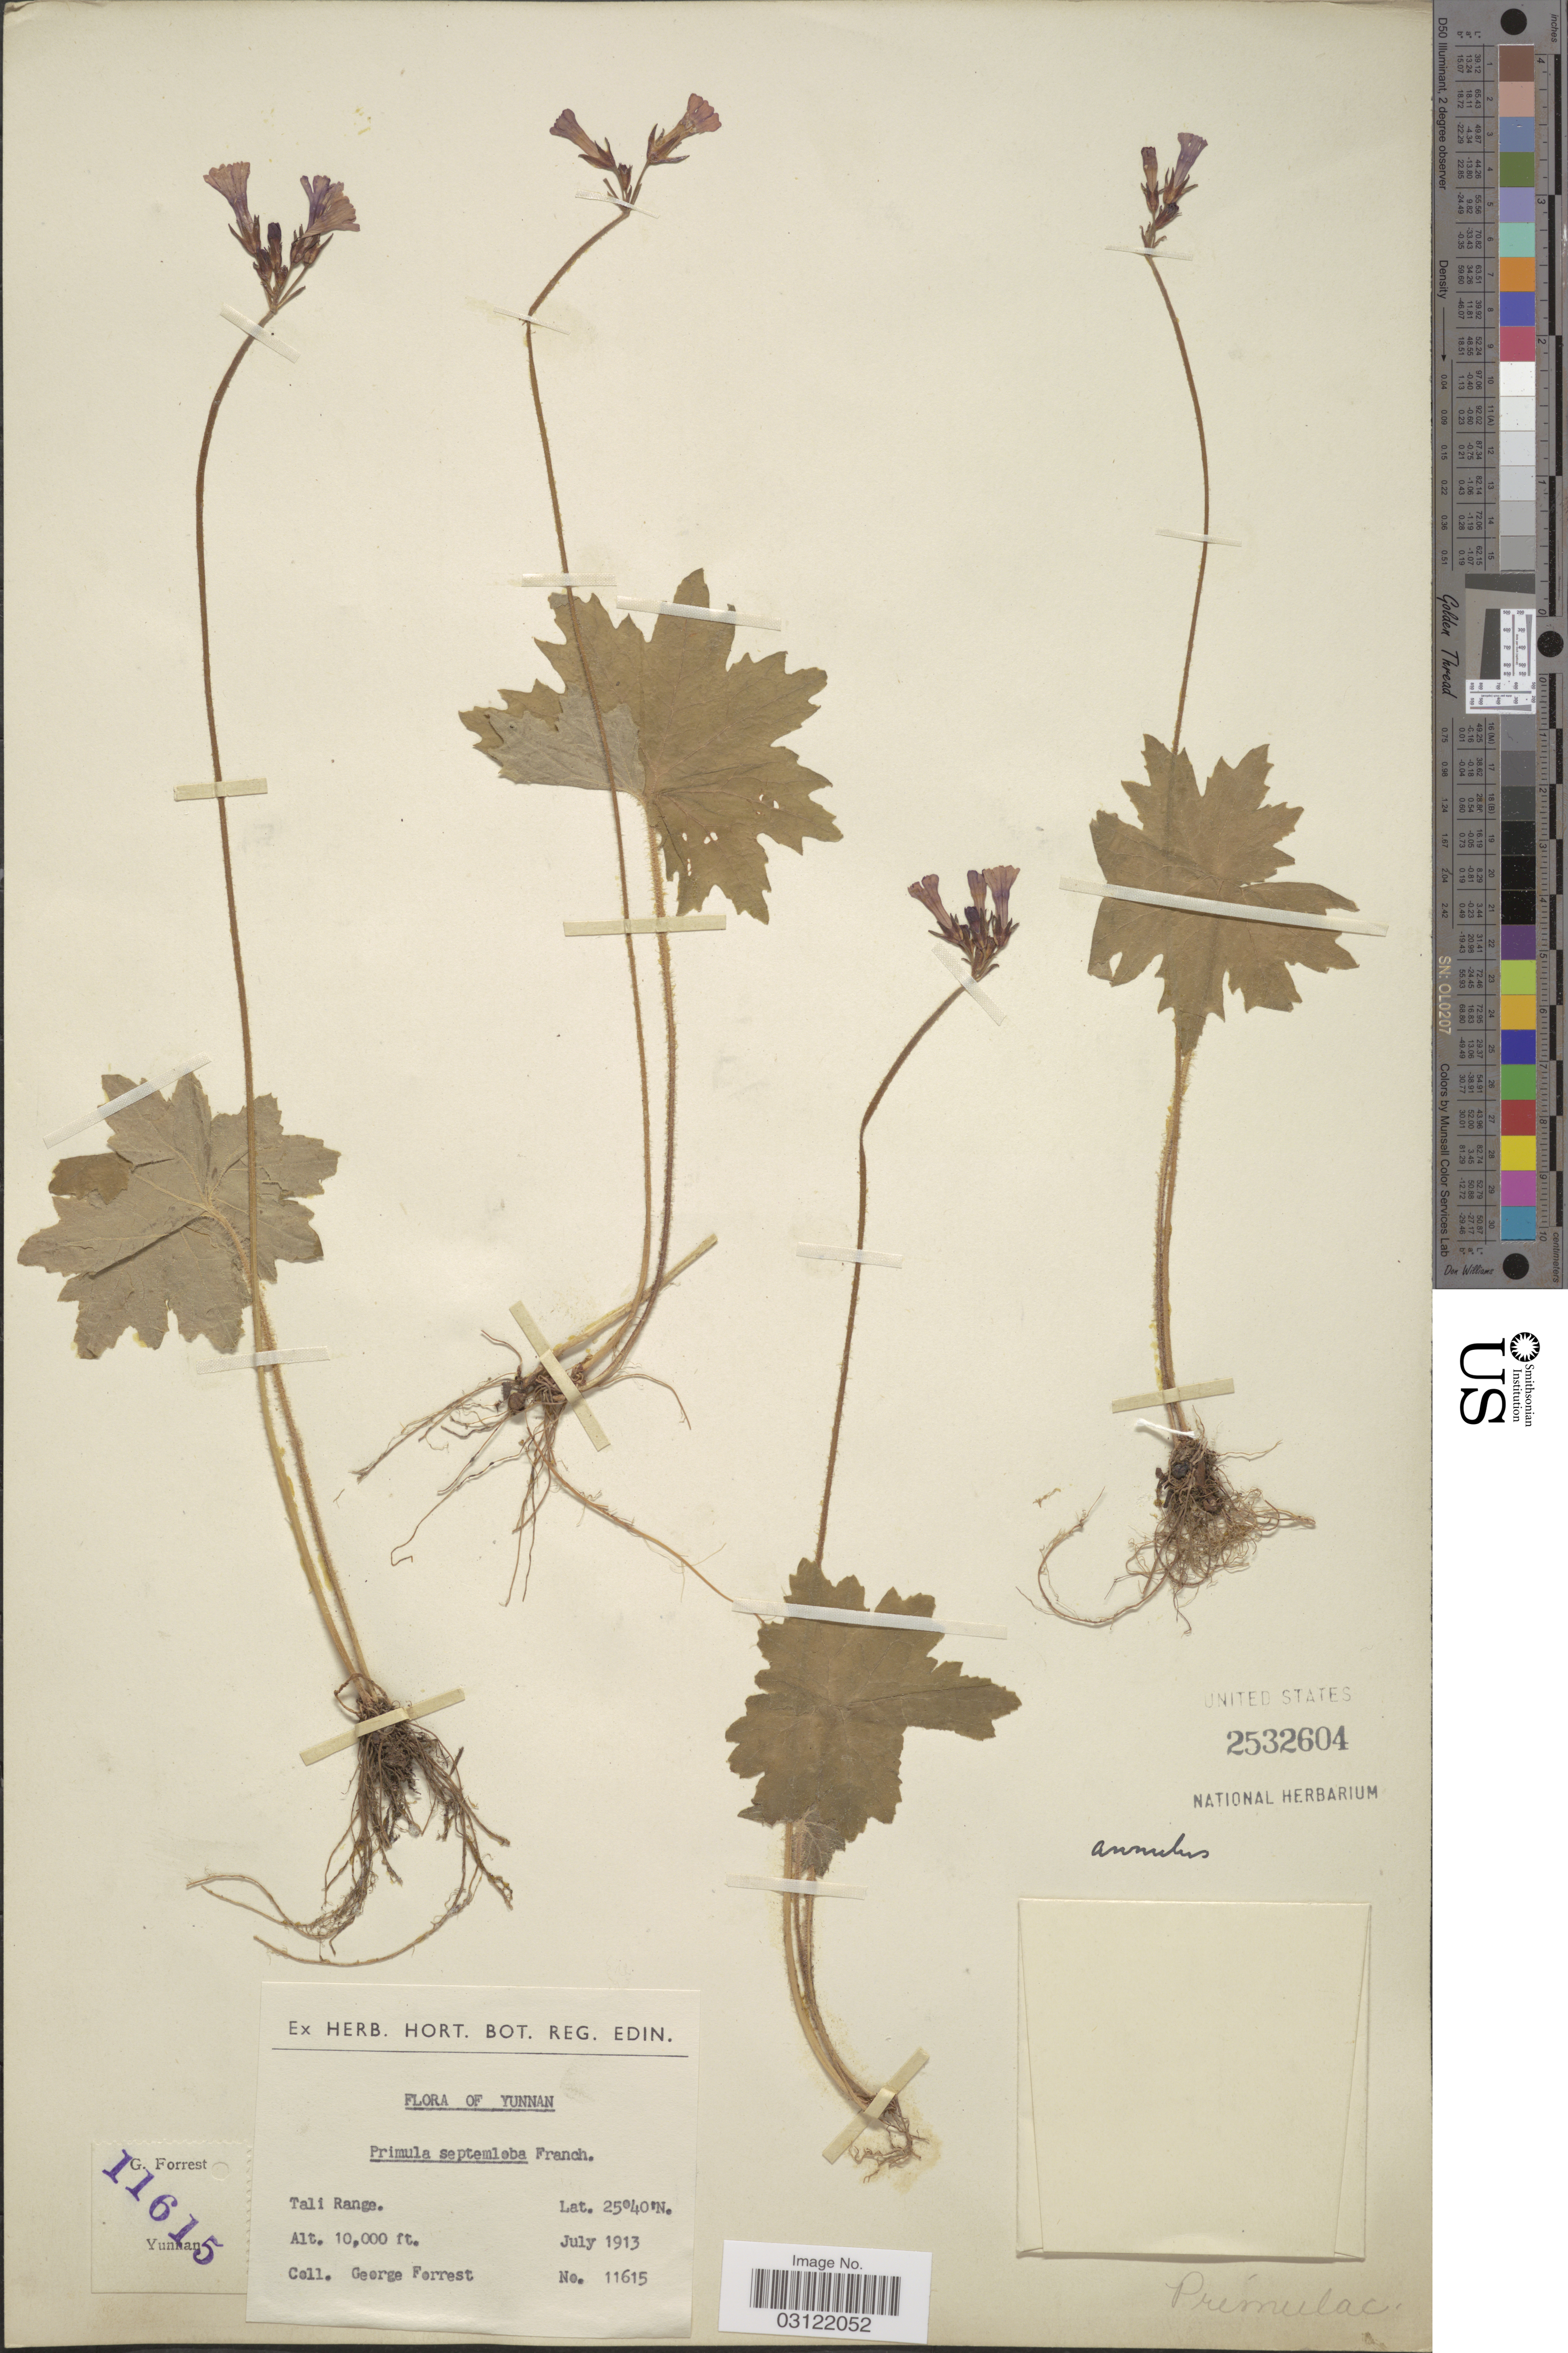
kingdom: Plantae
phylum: Tracheophyta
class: Magnoliopsida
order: Ericales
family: Primulaceae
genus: Primula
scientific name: Primula septemloba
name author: Franch.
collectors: G. Forrest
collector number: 11615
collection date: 1913-07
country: China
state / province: Yunnan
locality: Tali Range.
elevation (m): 3048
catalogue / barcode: US 2532604